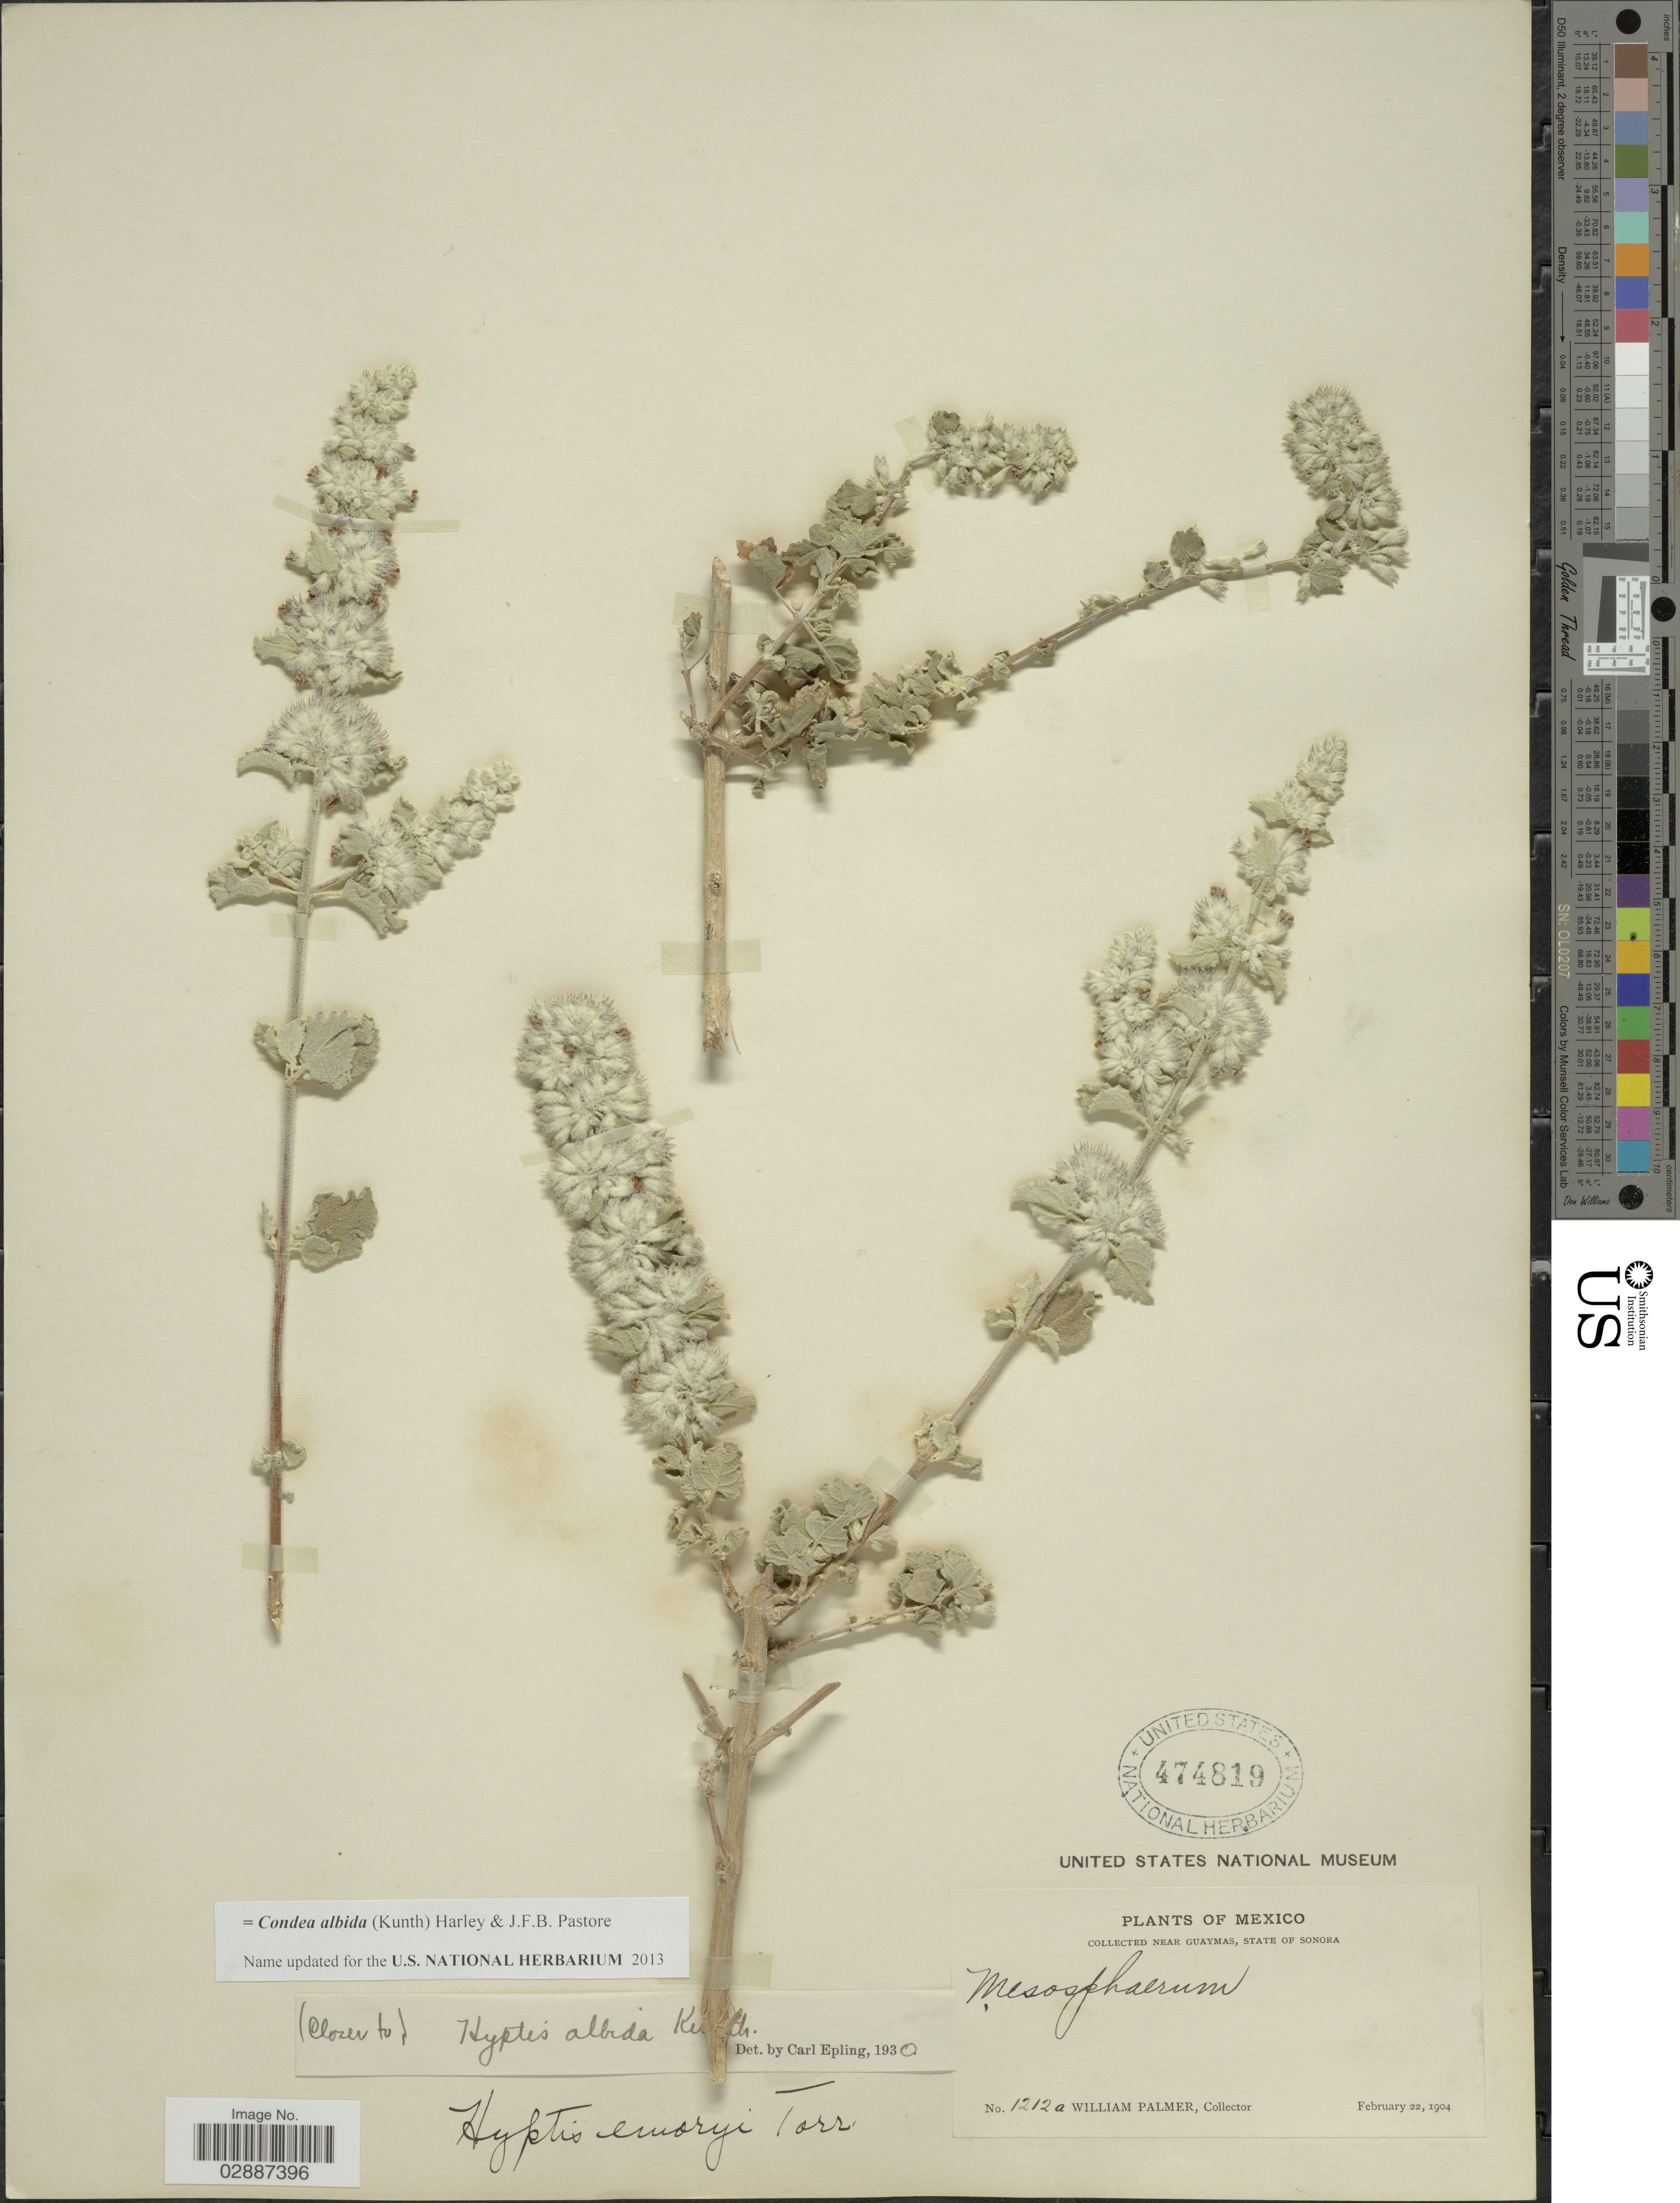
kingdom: Plantae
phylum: Tracheophyta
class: Magnoliopsida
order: Lamiales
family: Lamiaceae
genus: Condea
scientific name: Condea albida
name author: (Kunth) Harley & J.F.B. Pastore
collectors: W. Palmer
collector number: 1212a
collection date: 1904-02-22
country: Mexico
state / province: Sonora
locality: Near Guaymas.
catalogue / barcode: US 474819